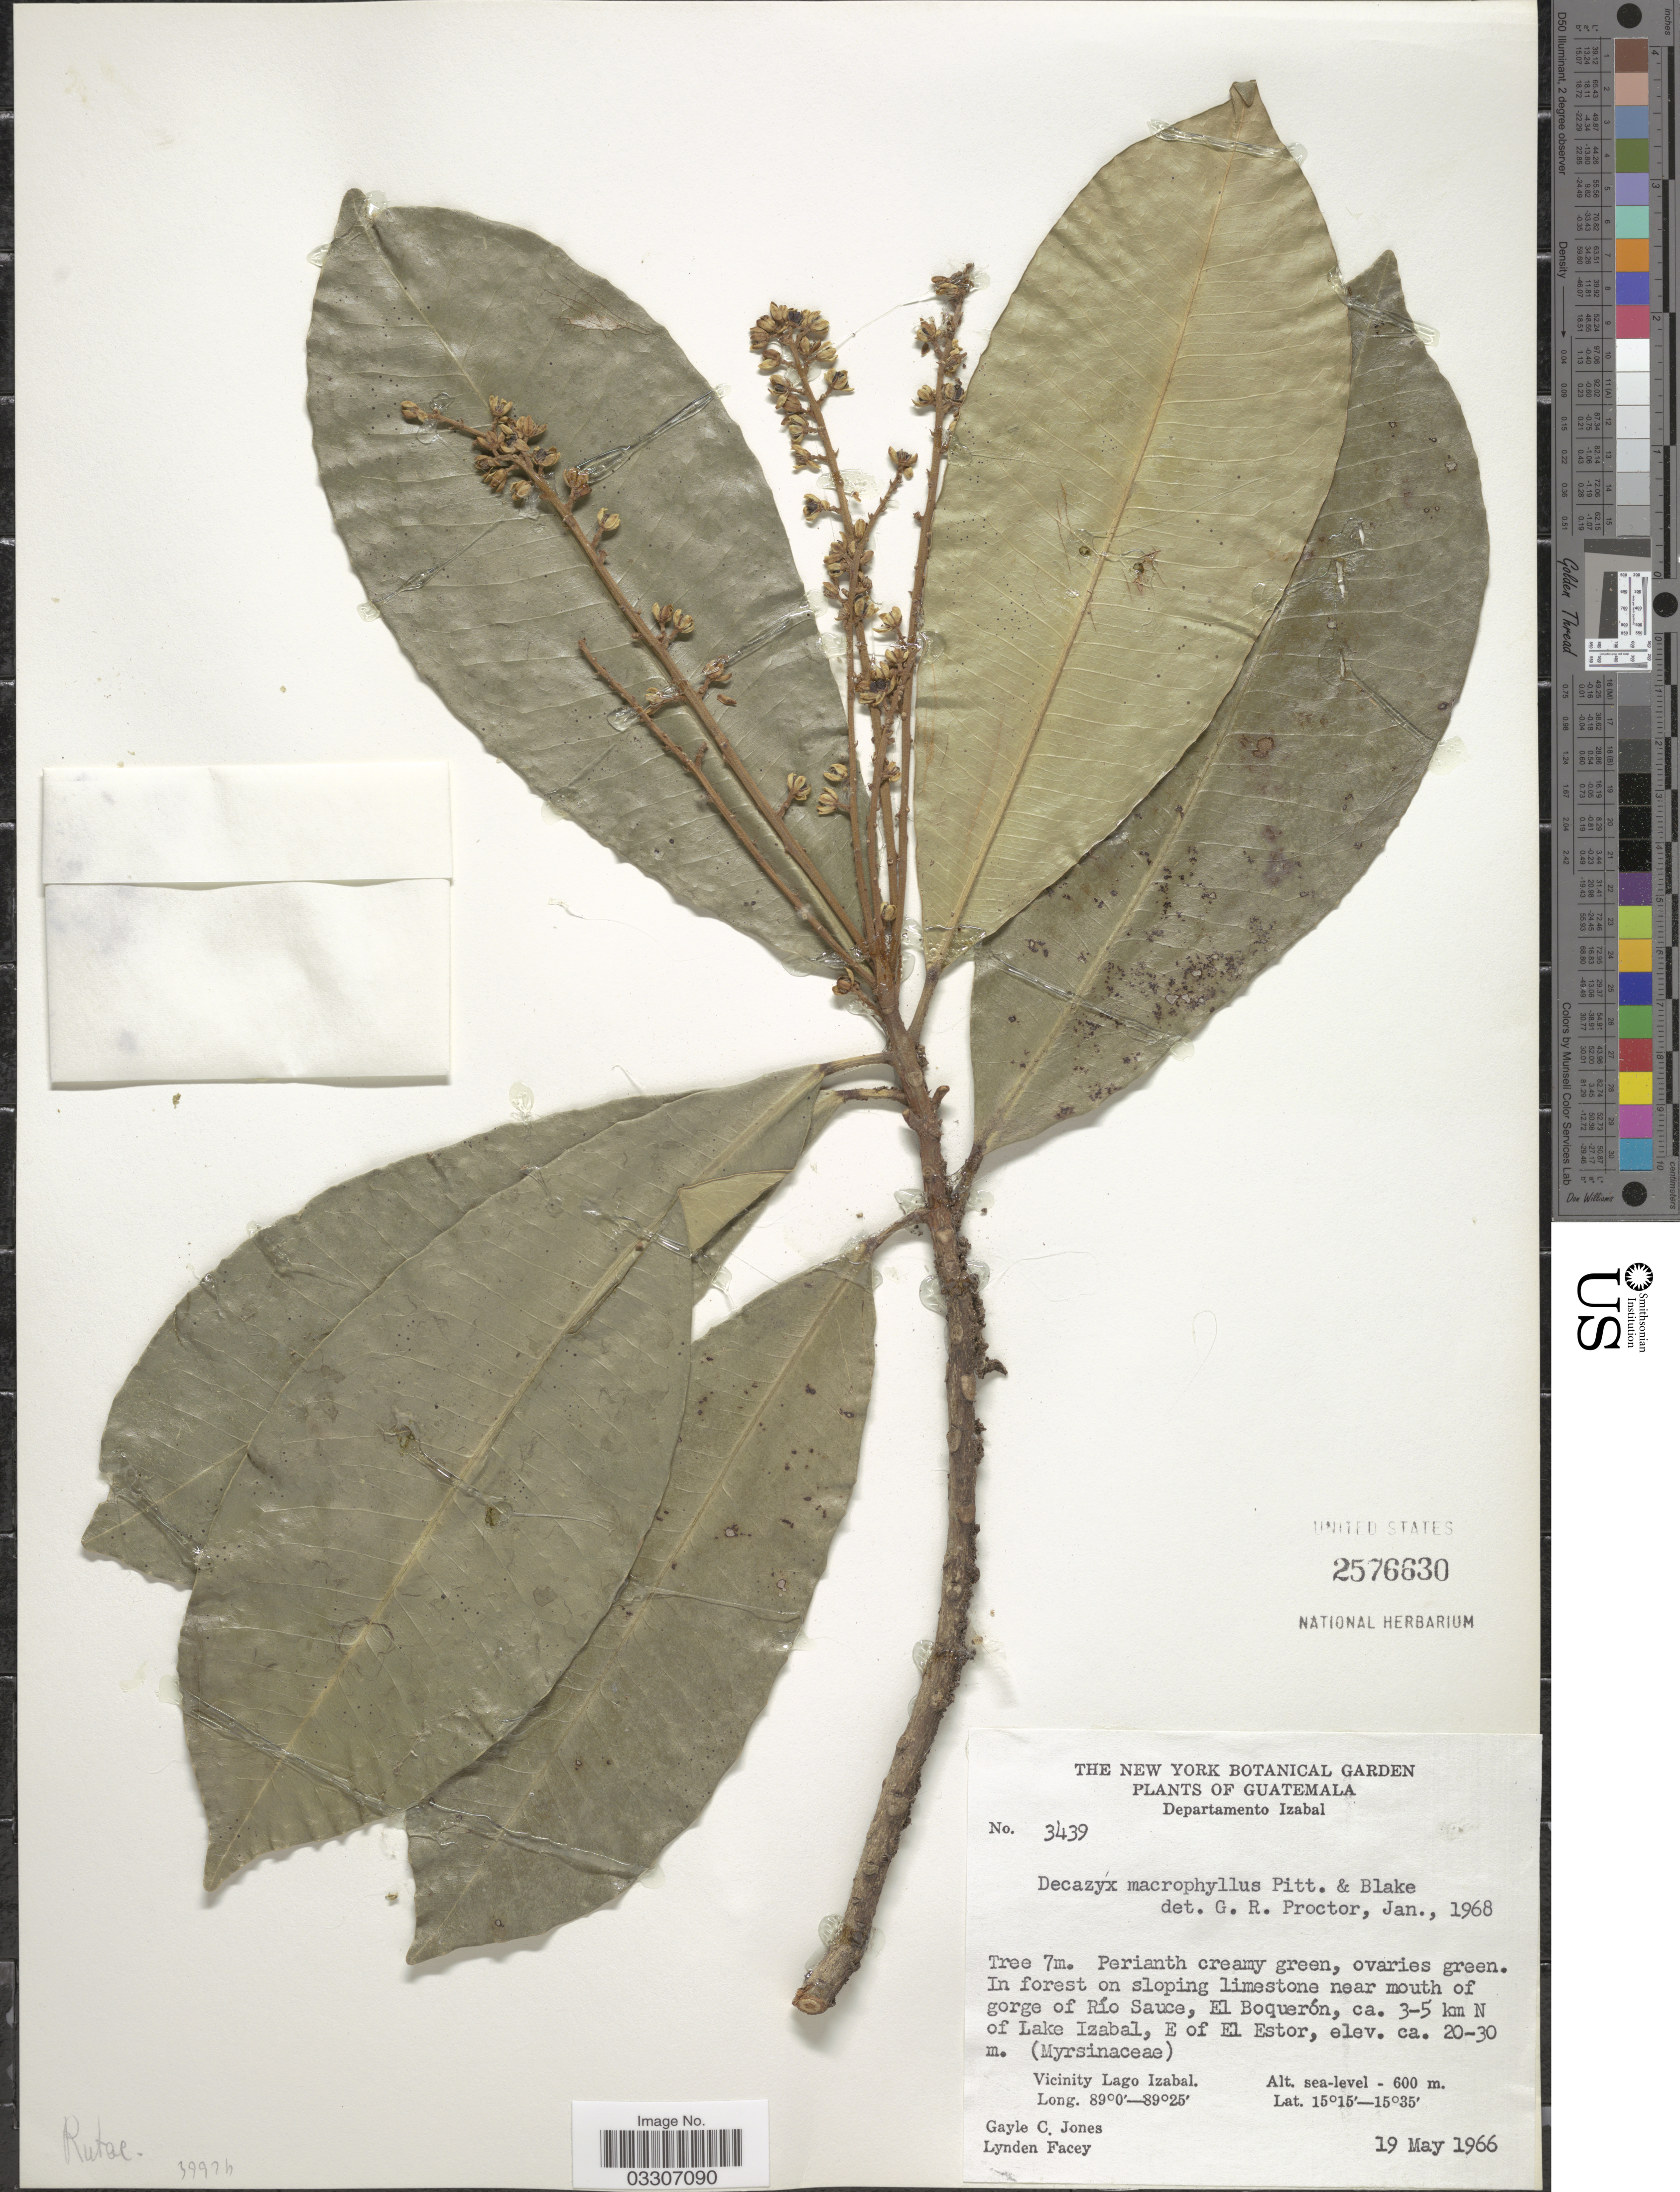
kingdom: Plantae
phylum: Tracheophyta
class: Magnoliopsida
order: Sapindales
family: Rutaceae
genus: Decazyx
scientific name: Decazyx macrophyllus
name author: Pittier & S.F. Blake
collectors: G. C. Jones & L. Facey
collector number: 3439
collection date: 1966-05-19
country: Guatemala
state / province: Izabal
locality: Departamento Izabal. Near mouth of gorge of Río Sauce, El Boquerón, ca. 3-5 km N of Lake Izabal, E of El Estor. Vicinity Lago Izabal.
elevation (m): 0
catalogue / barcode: US 2576630